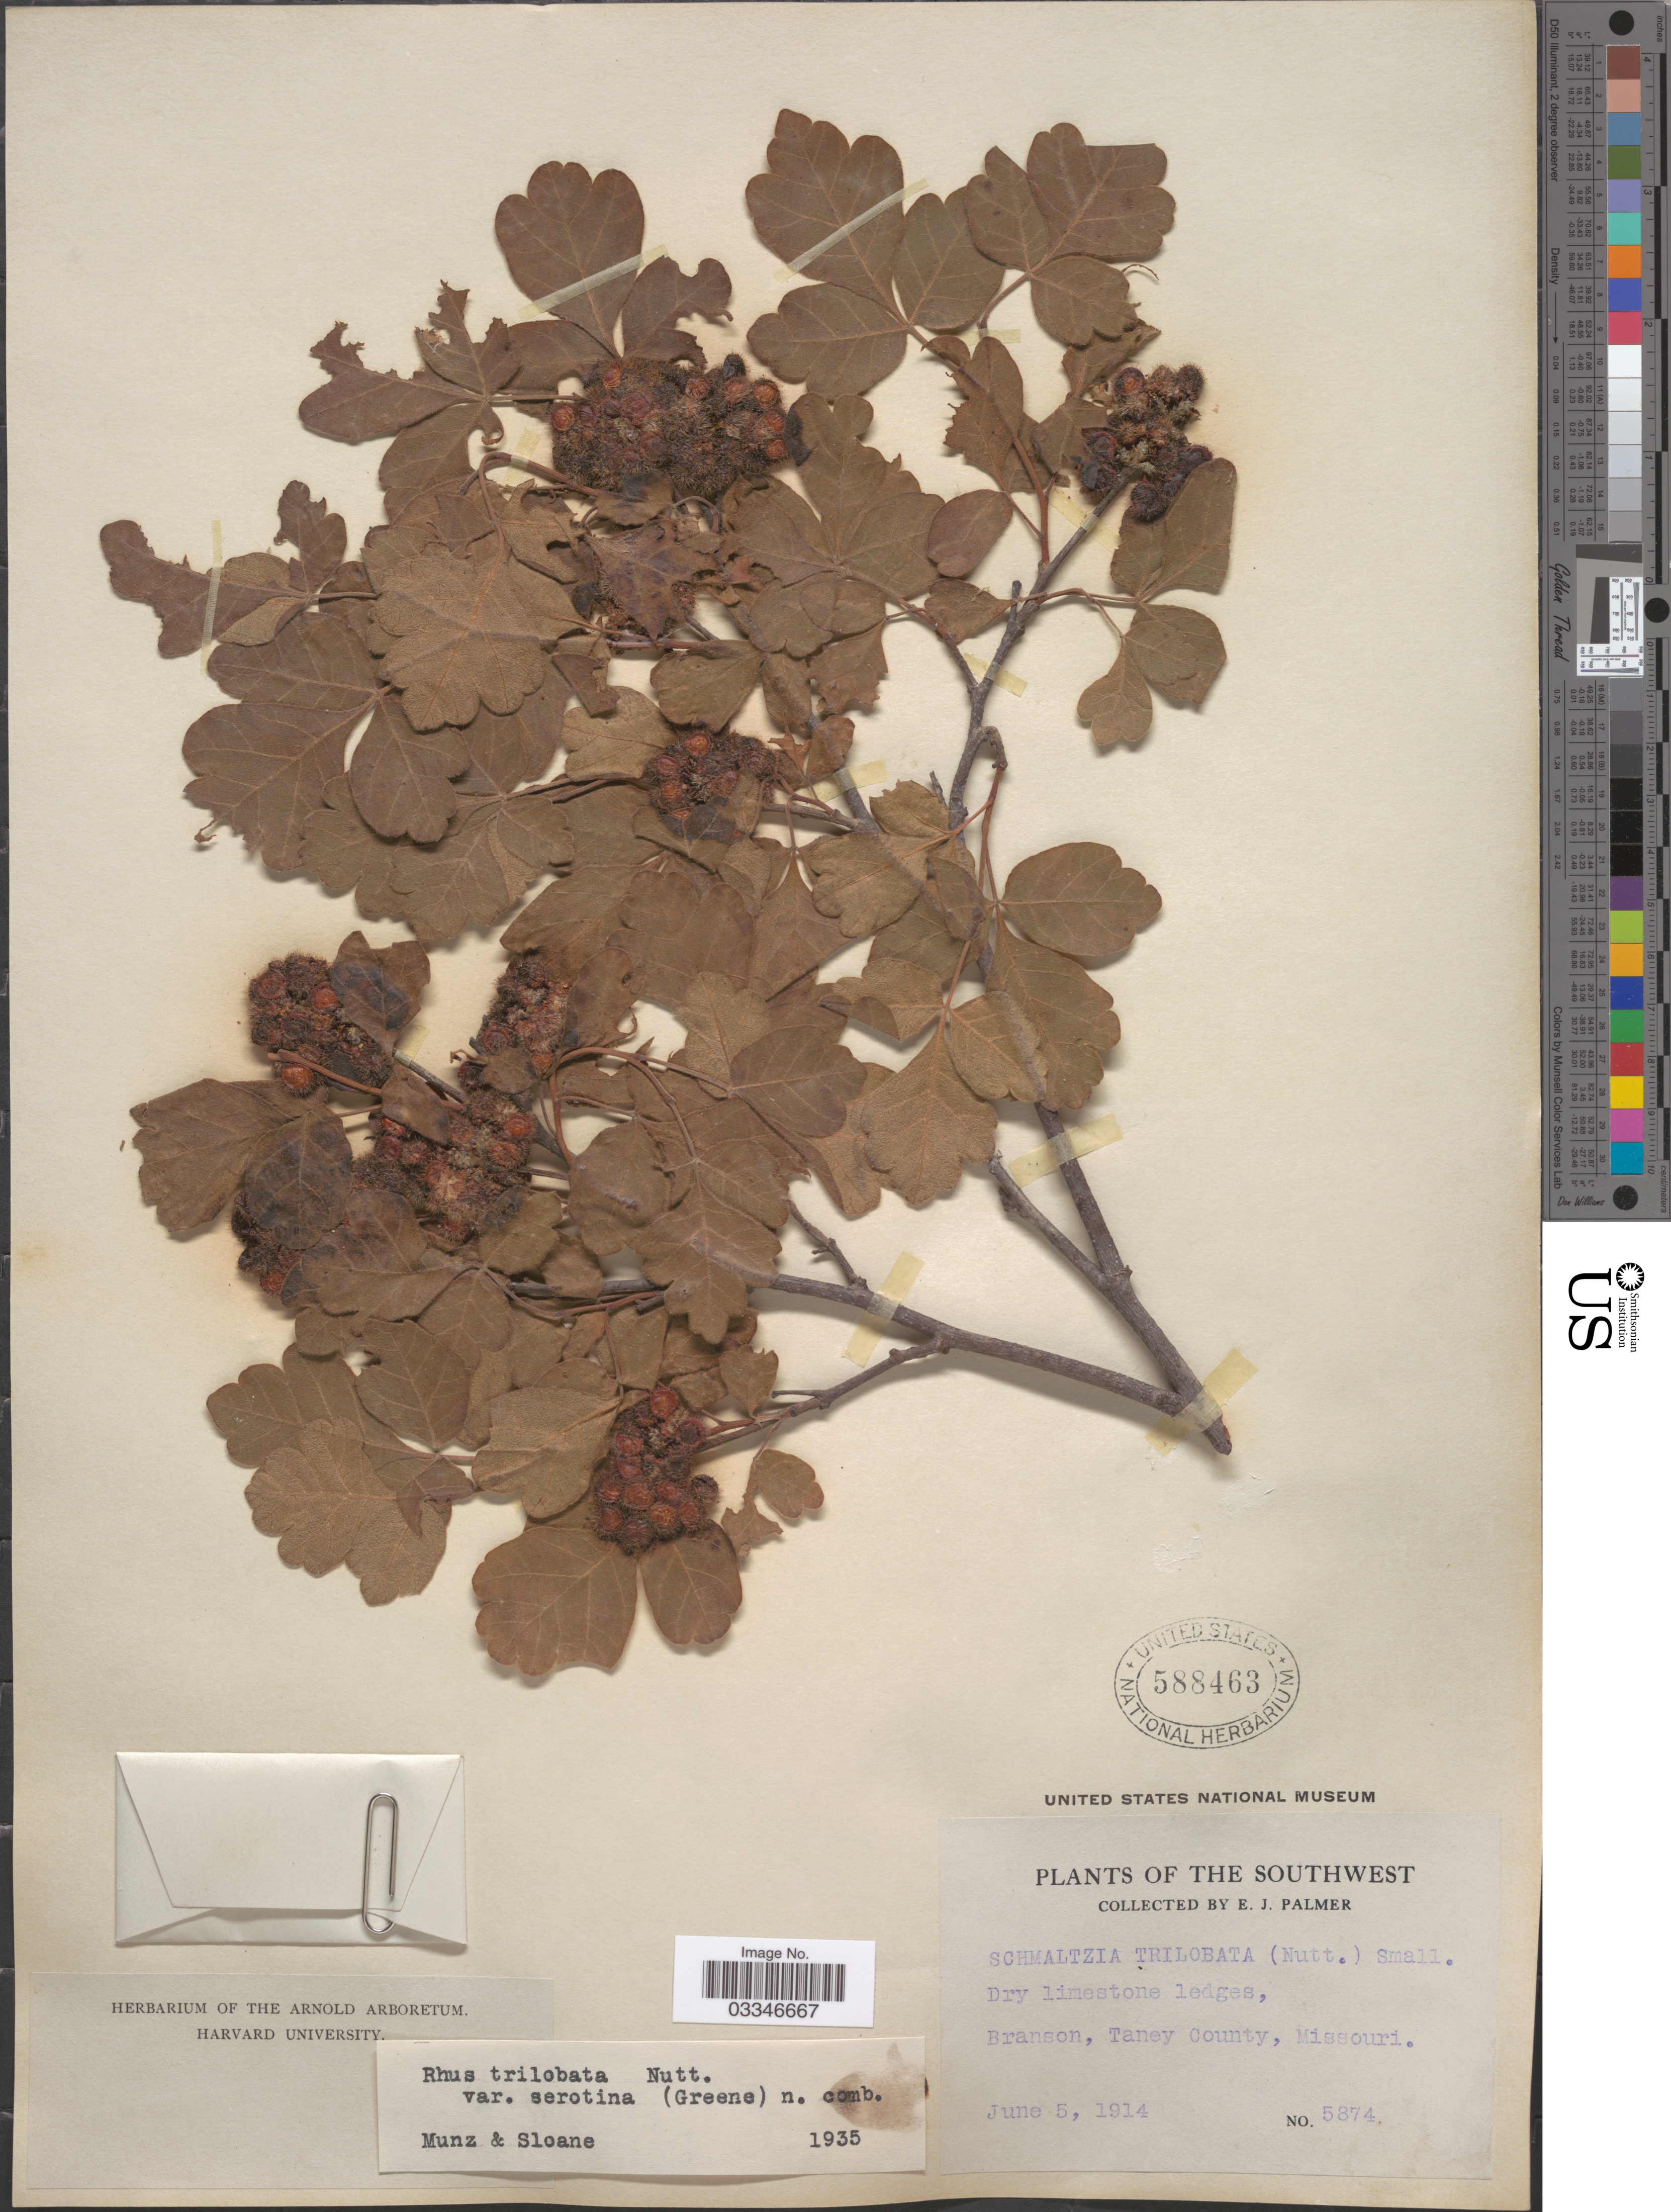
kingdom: Plantae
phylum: Tracheophyta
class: Magnoliopsida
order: Sapindales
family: Anacardiaceae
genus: Rhus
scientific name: Rhus trilobata var. serotina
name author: (Greene) F.A. Barkley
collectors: E. J. Palmer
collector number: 5874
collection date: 1914-06-05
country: United States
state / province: Missouri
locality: The Southwest. Branson, Taney County.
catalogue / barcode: US 588463